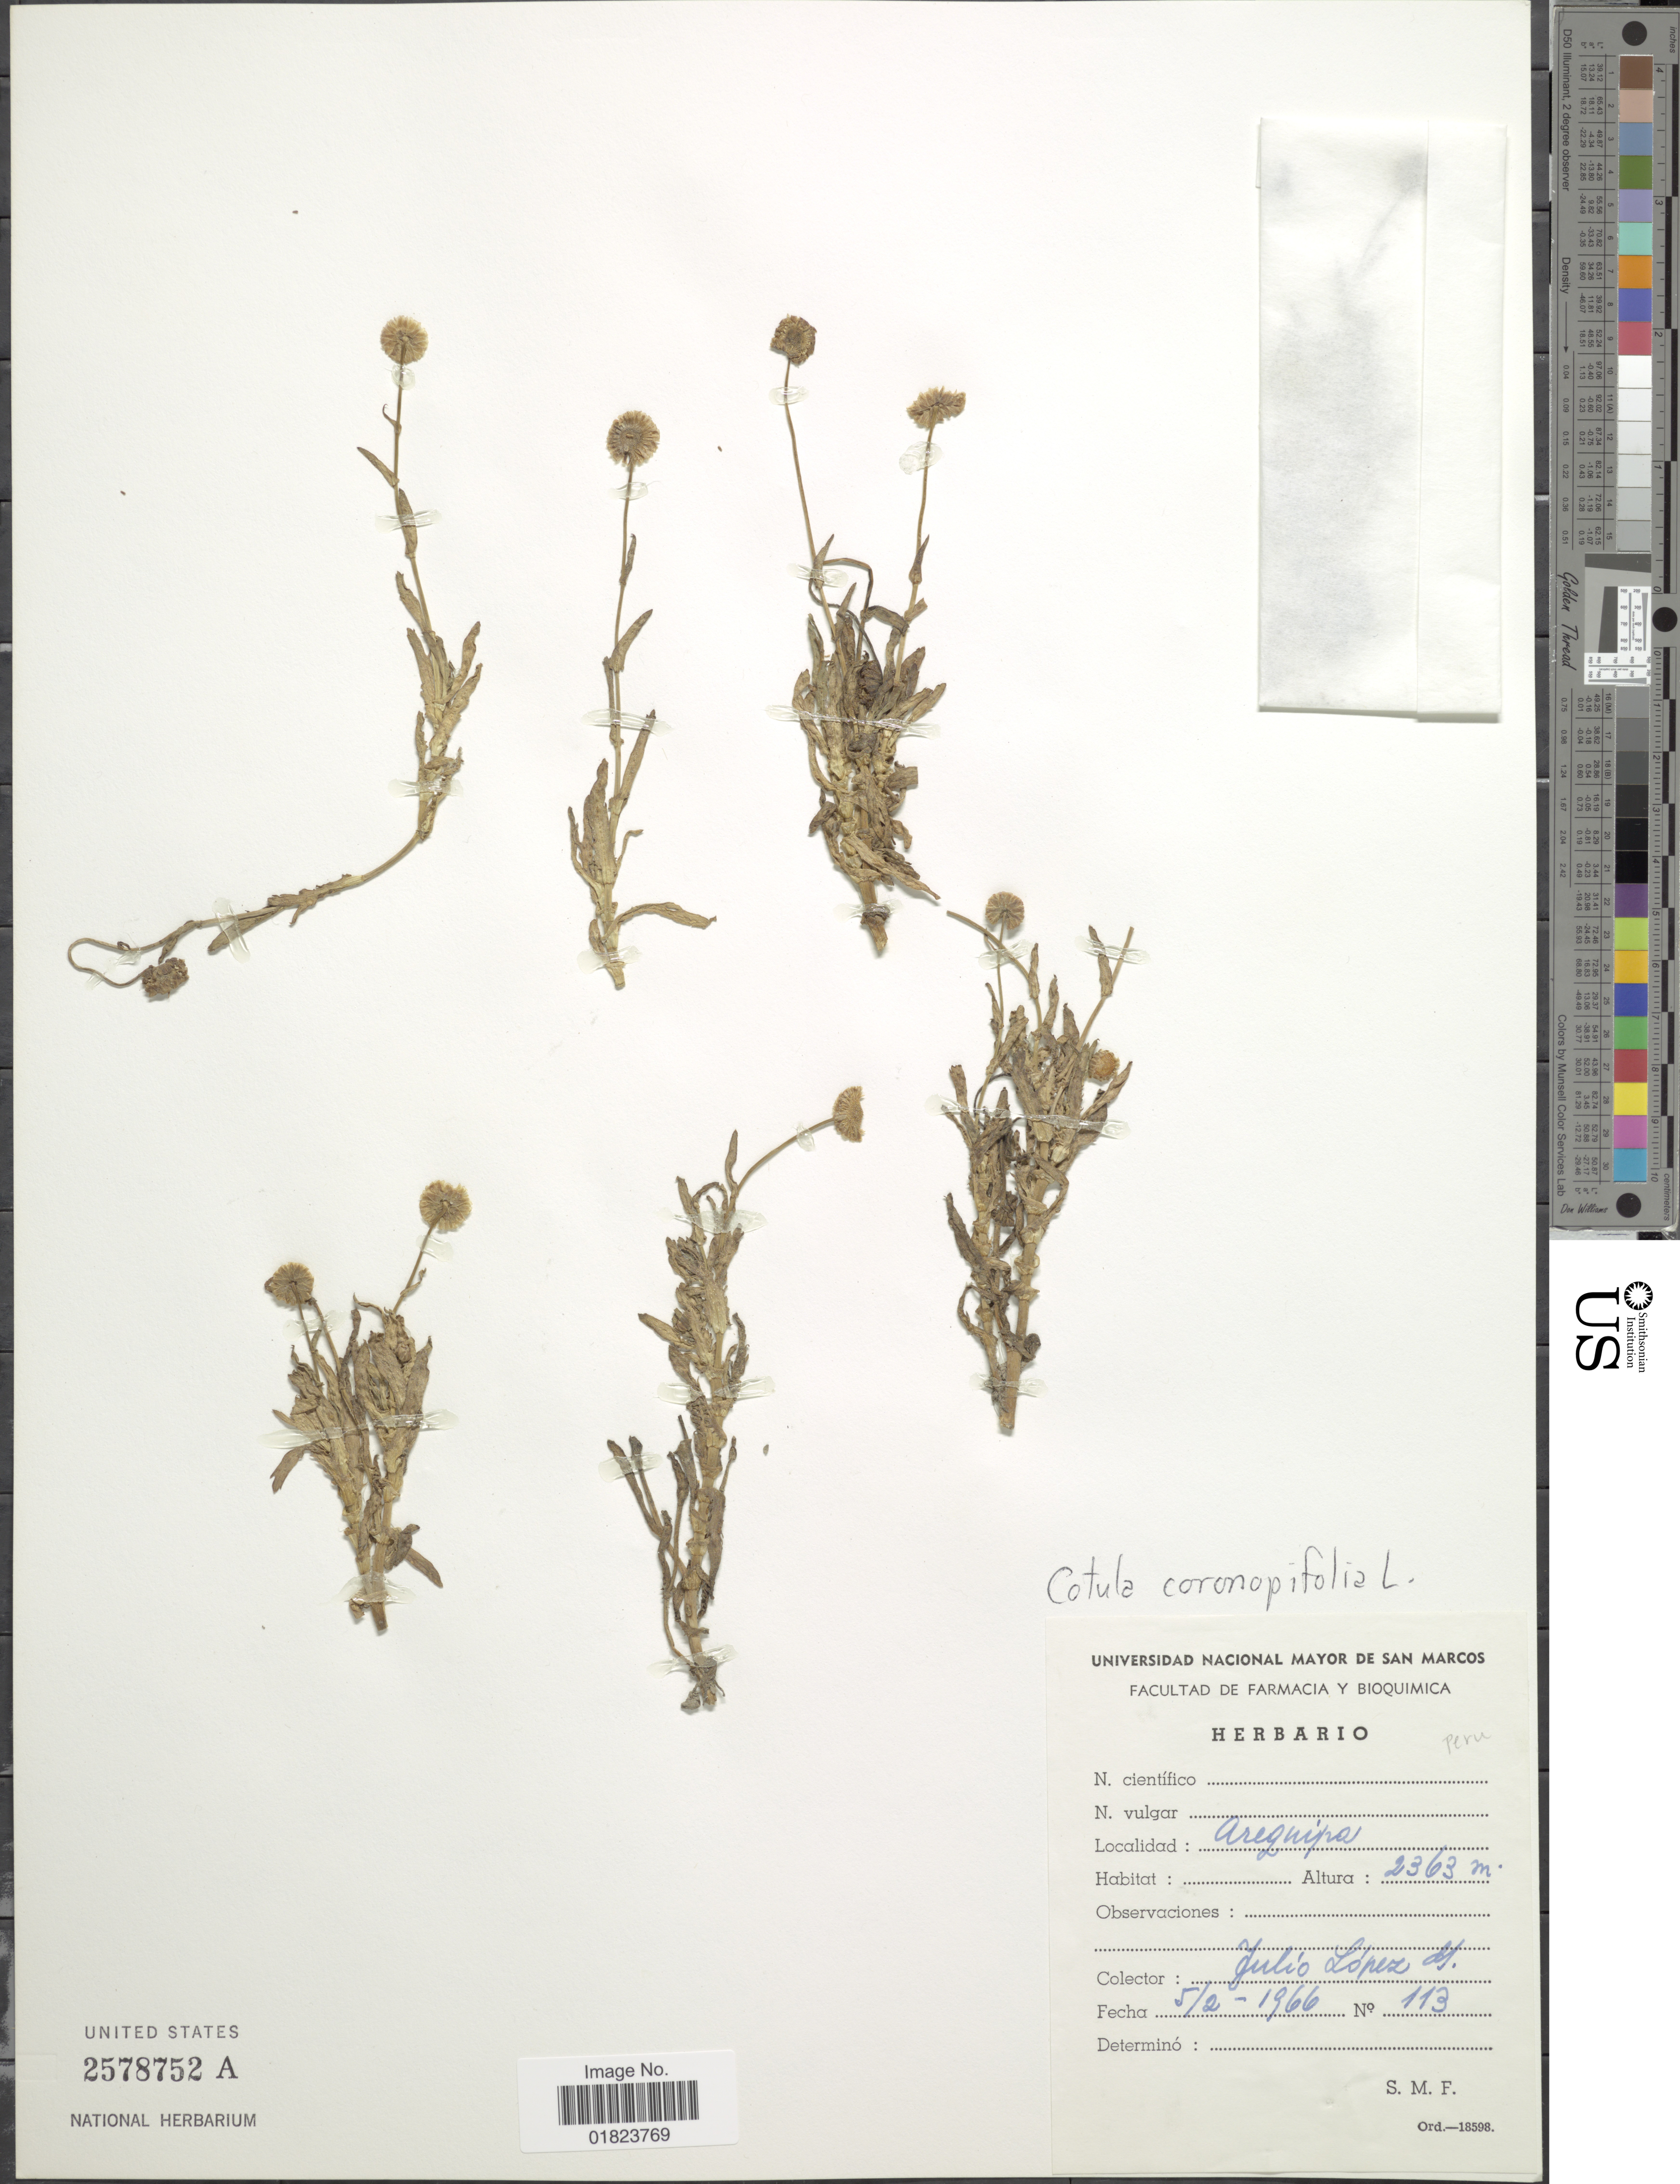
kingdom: Plantae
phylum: Tracheophyta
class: Magnoliopsida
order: Asterales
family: Asteraceae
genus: Cotula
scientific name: Cotula coronopifolia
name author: L.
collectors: J. López G.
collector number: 113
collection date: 1966-02-05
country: Peru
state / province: Arequipa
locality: Arequipa.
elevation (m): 2363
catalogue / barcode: US 2578752A